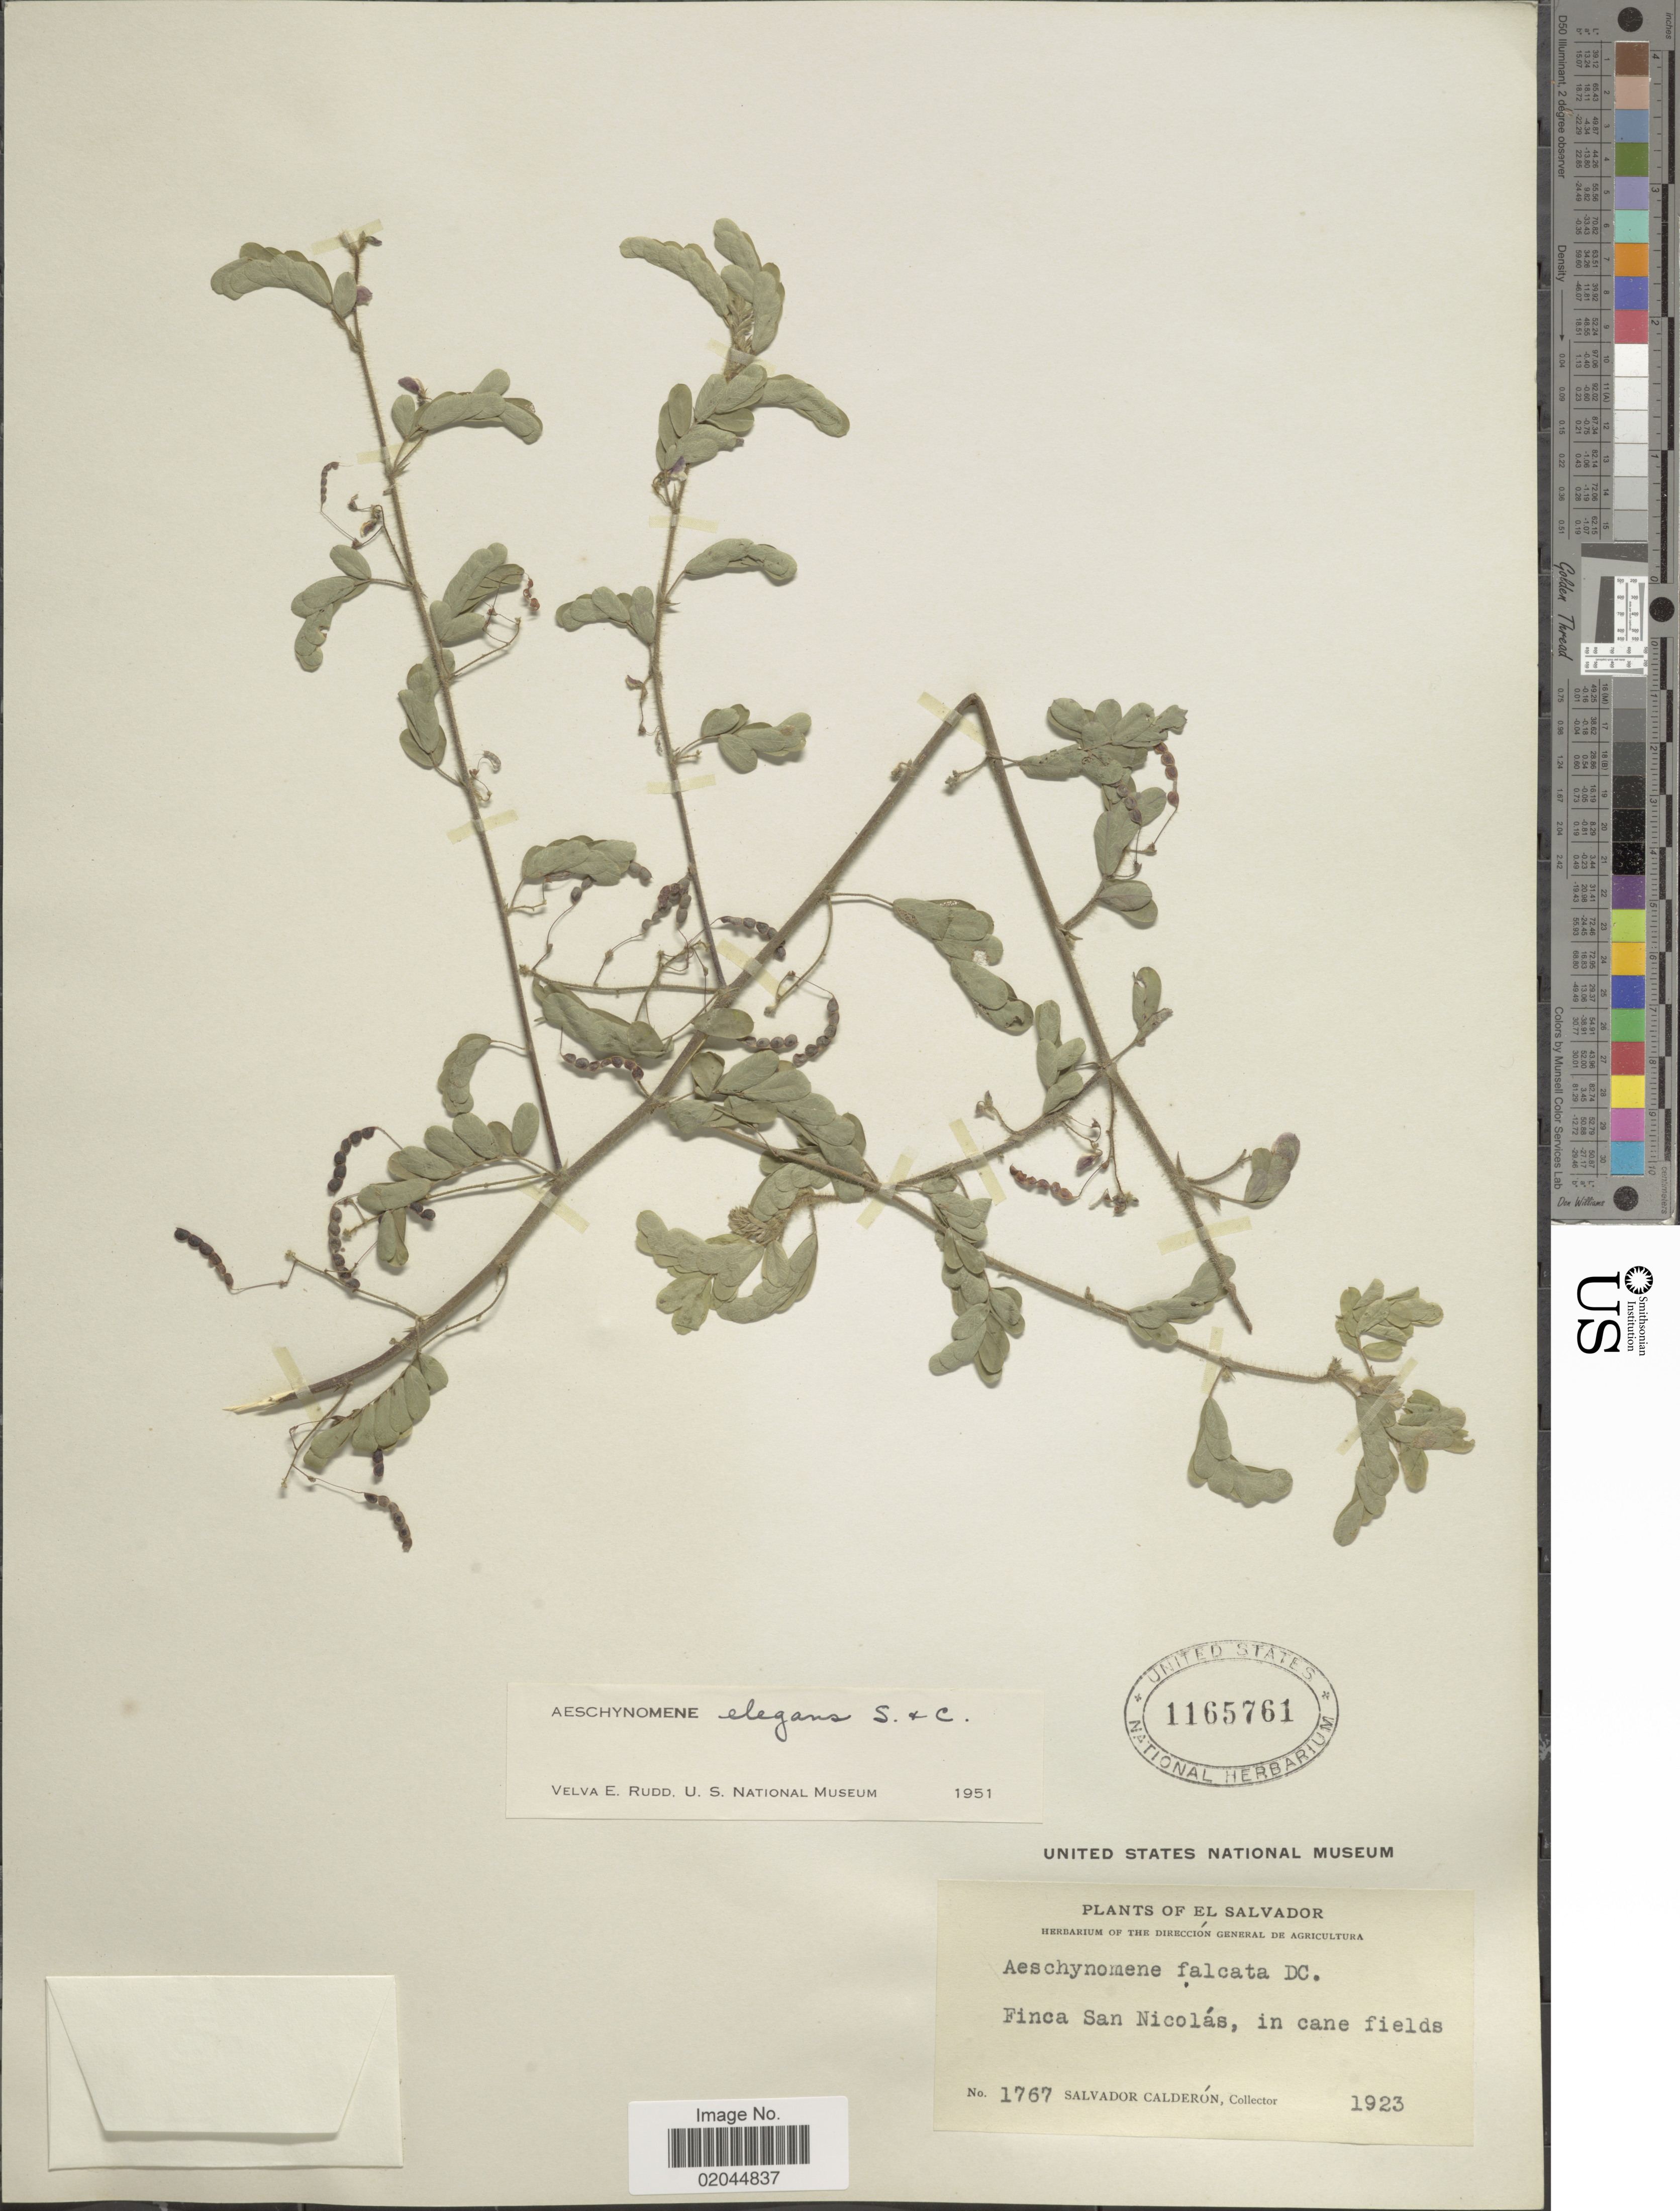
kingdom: Plantae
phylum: Tracheophyta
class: Magnoliopsida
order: Fabales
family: Fabaceae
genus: Aeschynomene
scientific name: Aeschynomene elegans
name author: Cham. ex Schltdl.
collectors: S. Calderón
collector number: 1767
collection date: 1923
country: El Salvador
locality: Finca San Nicolas, in cane fields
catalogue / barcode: US 1165761